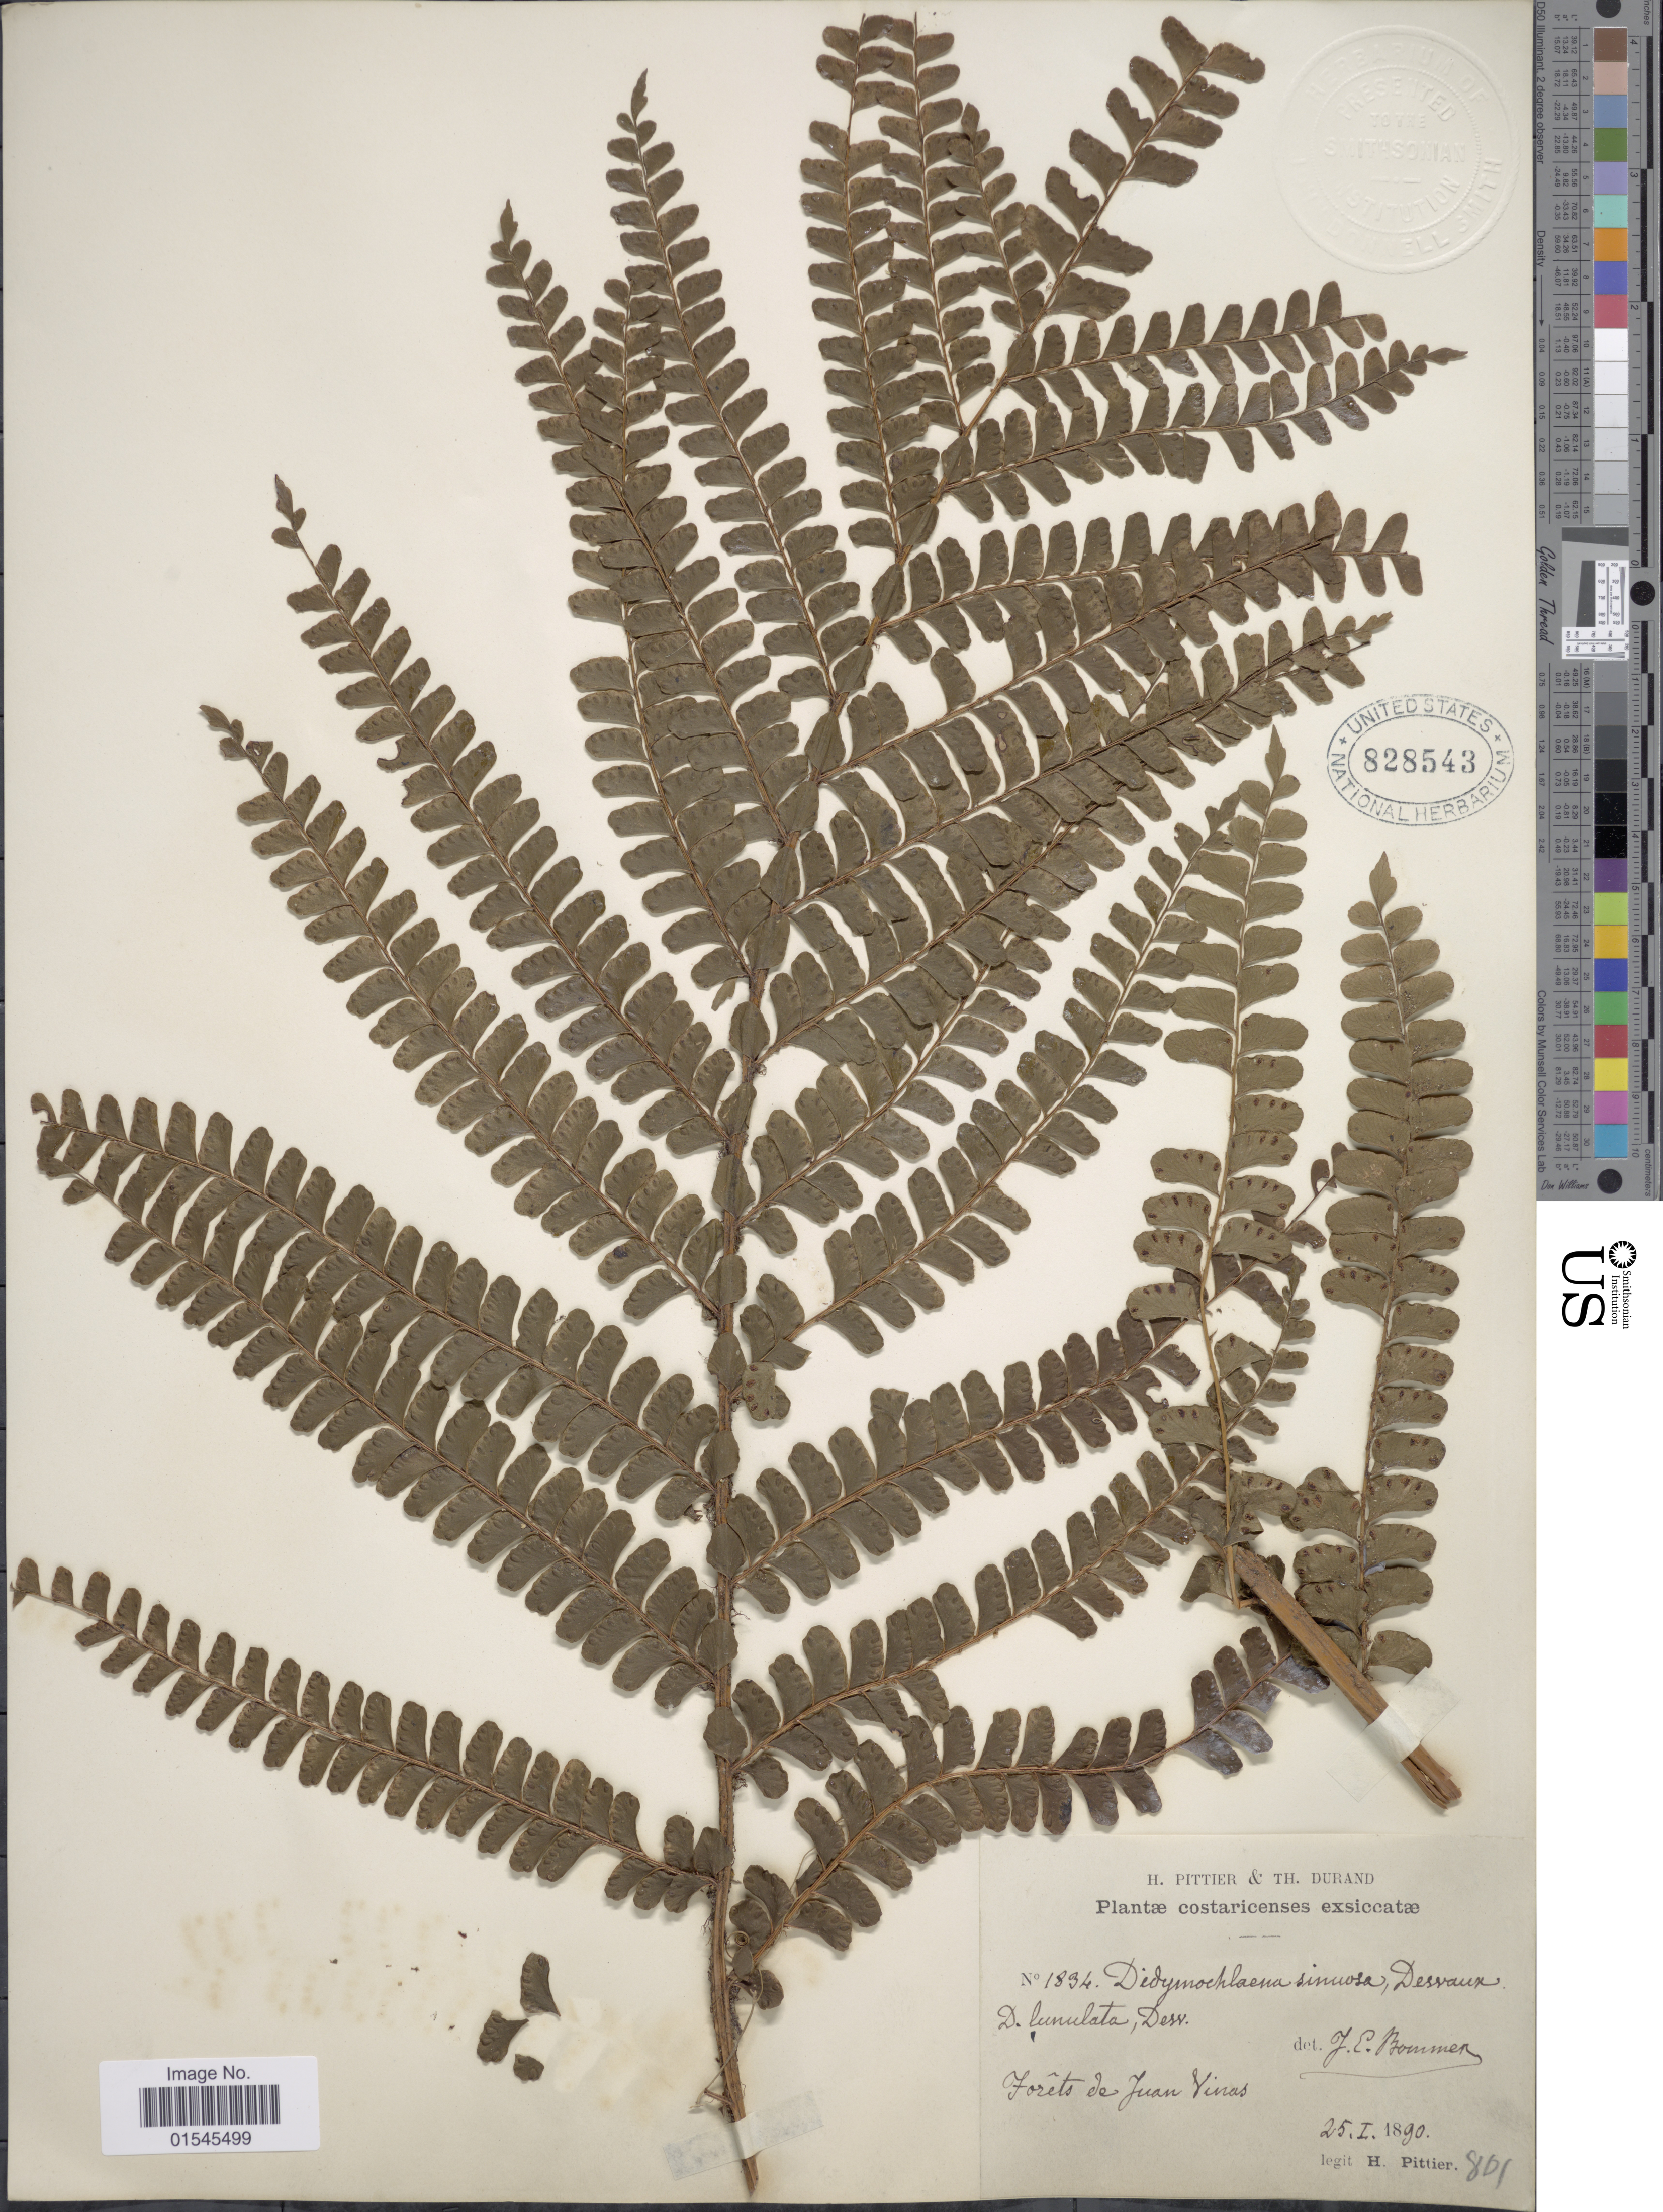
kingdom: Plantae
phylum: Tracheophyta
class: Polypodiopsida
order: Polypodiales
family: Didymochlaenaceae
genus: Didymochlaena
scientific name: Didymochlaena truncatula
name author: (Sw.) J. Sm.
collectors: H. F. Pittier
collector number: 1834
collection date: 1890-01-25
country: Costa Rica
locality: Forets de Juan Vinas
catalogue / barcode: US 828543